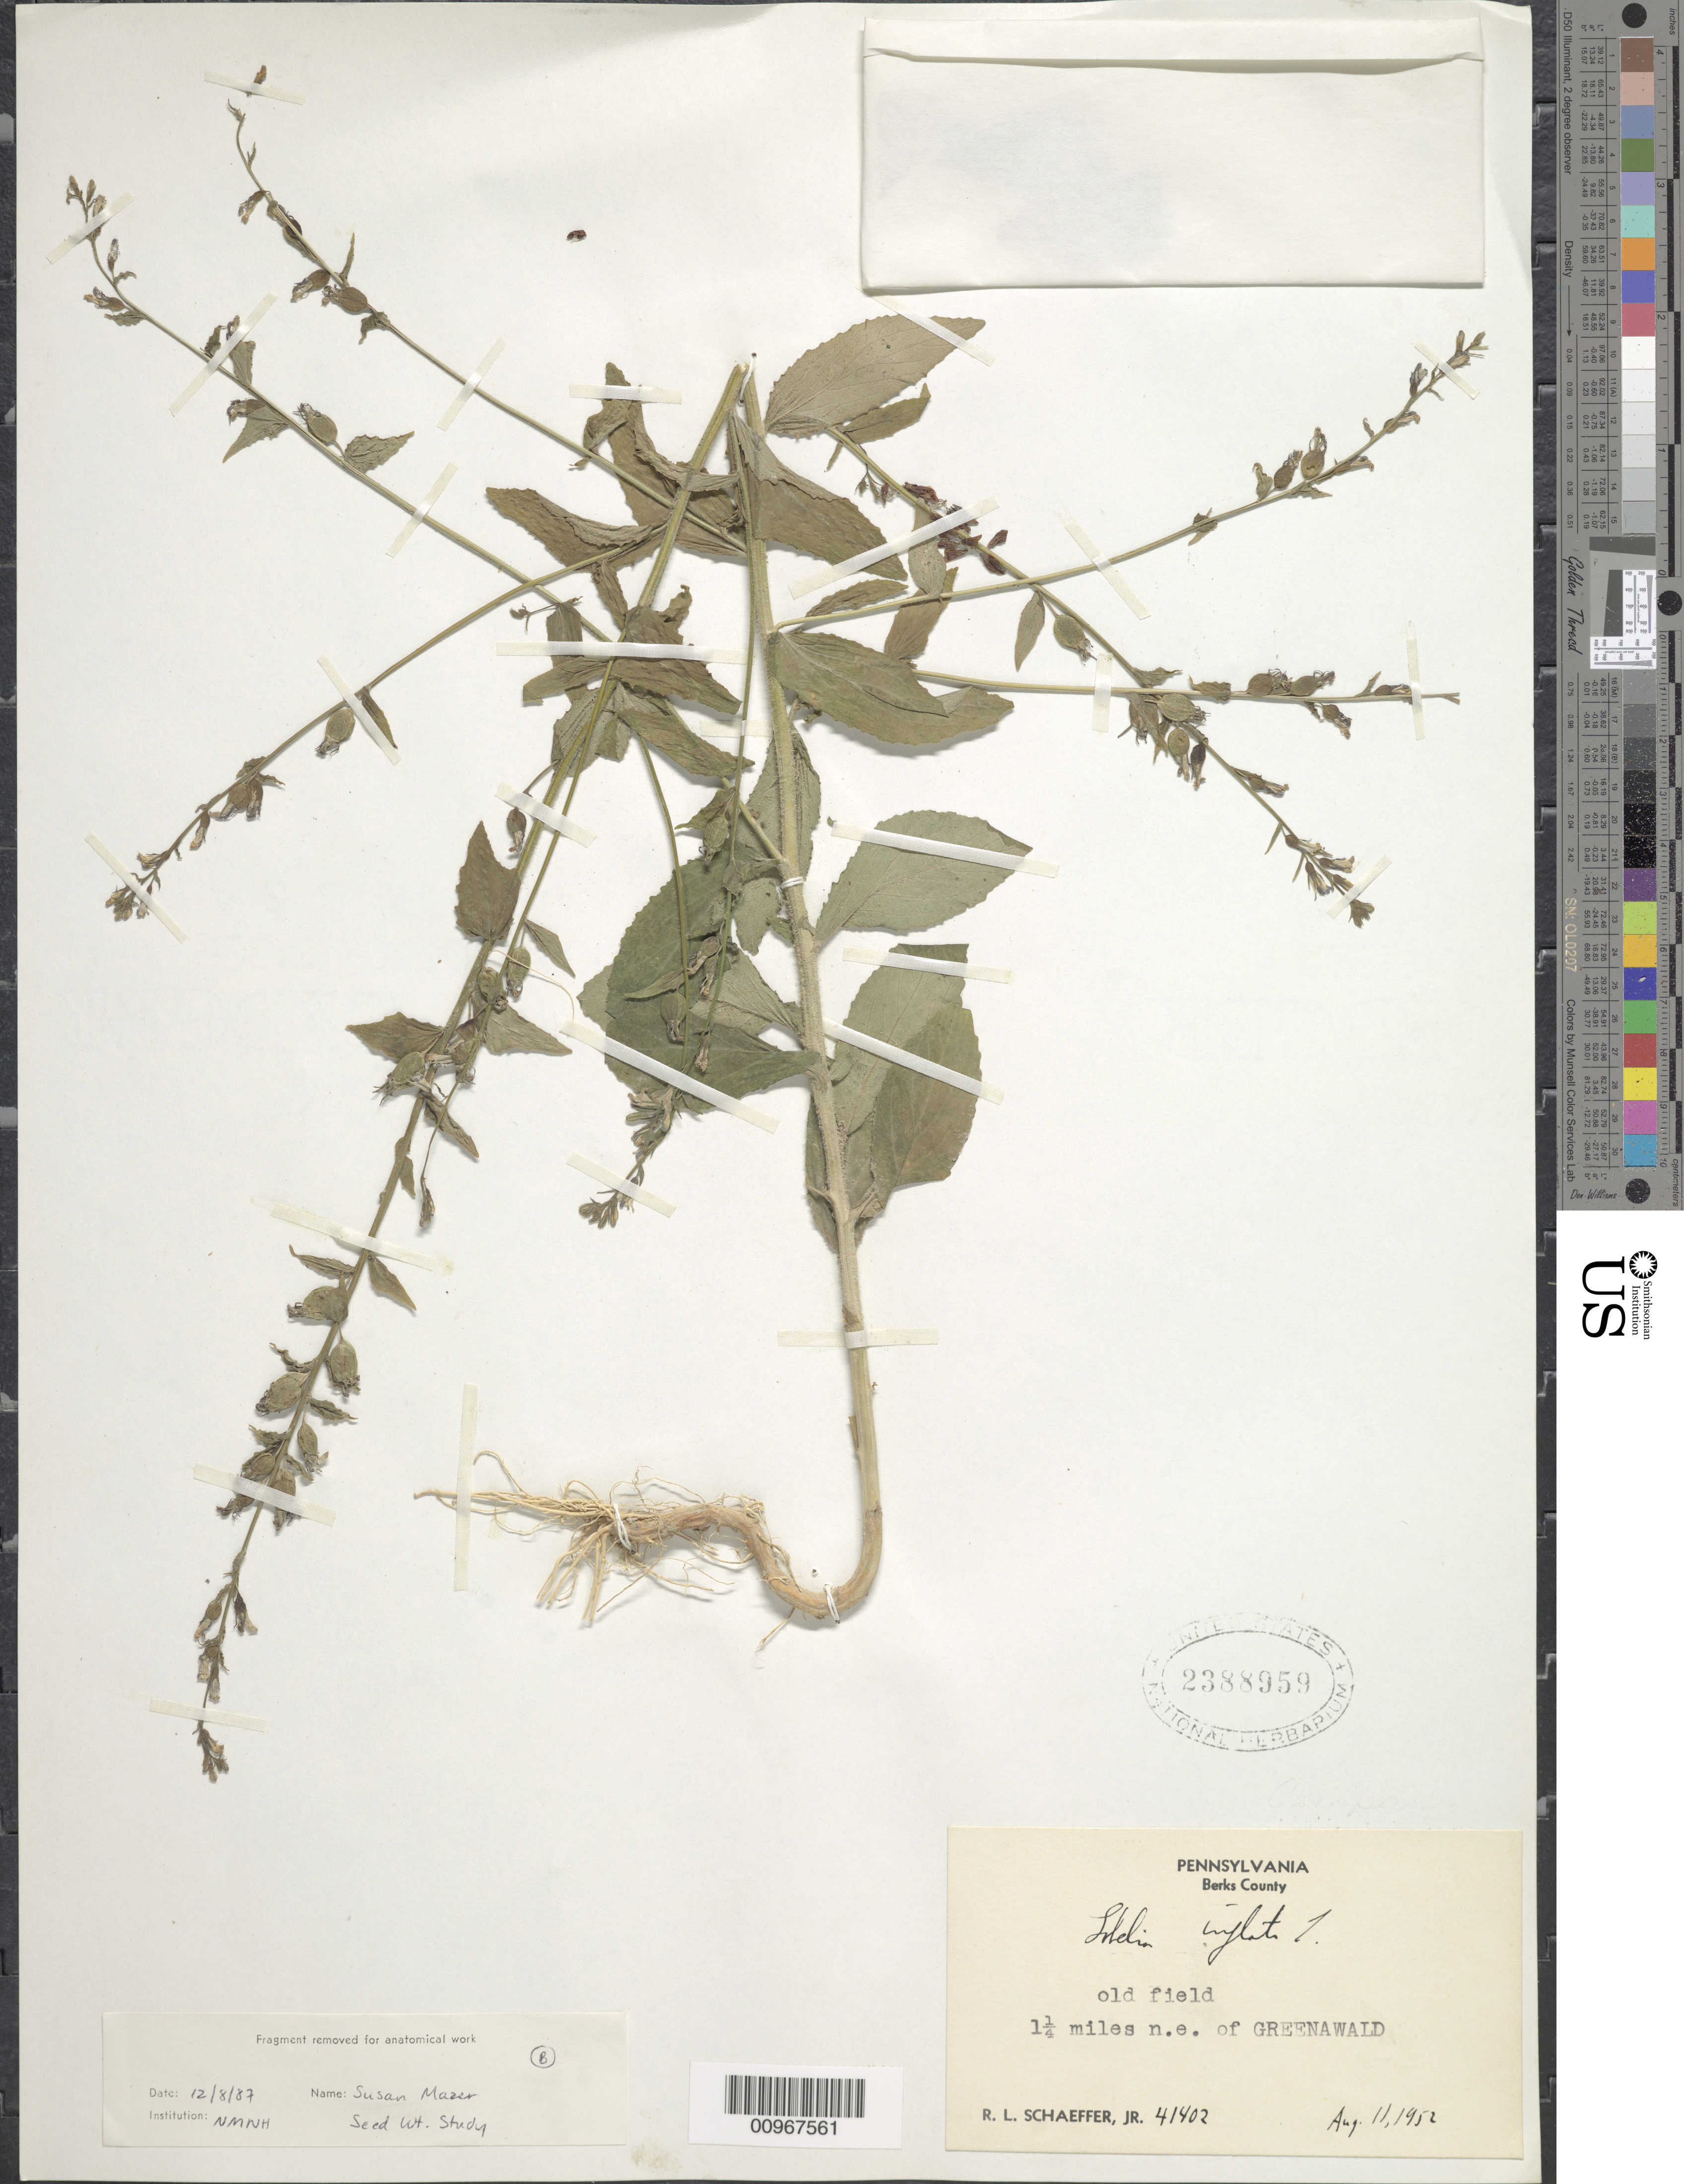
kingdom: Plantae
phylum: Tracheophyta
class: Magnoliopsida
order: Asterales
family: Campanulaceae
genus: Lobelia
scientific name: Lobelia inflata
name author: L.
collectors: R. Schaeffer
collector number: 41402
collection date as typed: Aug. 11, 1952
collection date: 1952-08-11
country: United States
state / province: Pennsylvania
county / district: Berks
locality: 1.25 mile NE of Greenawald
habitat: old field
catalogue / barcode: US 2388959